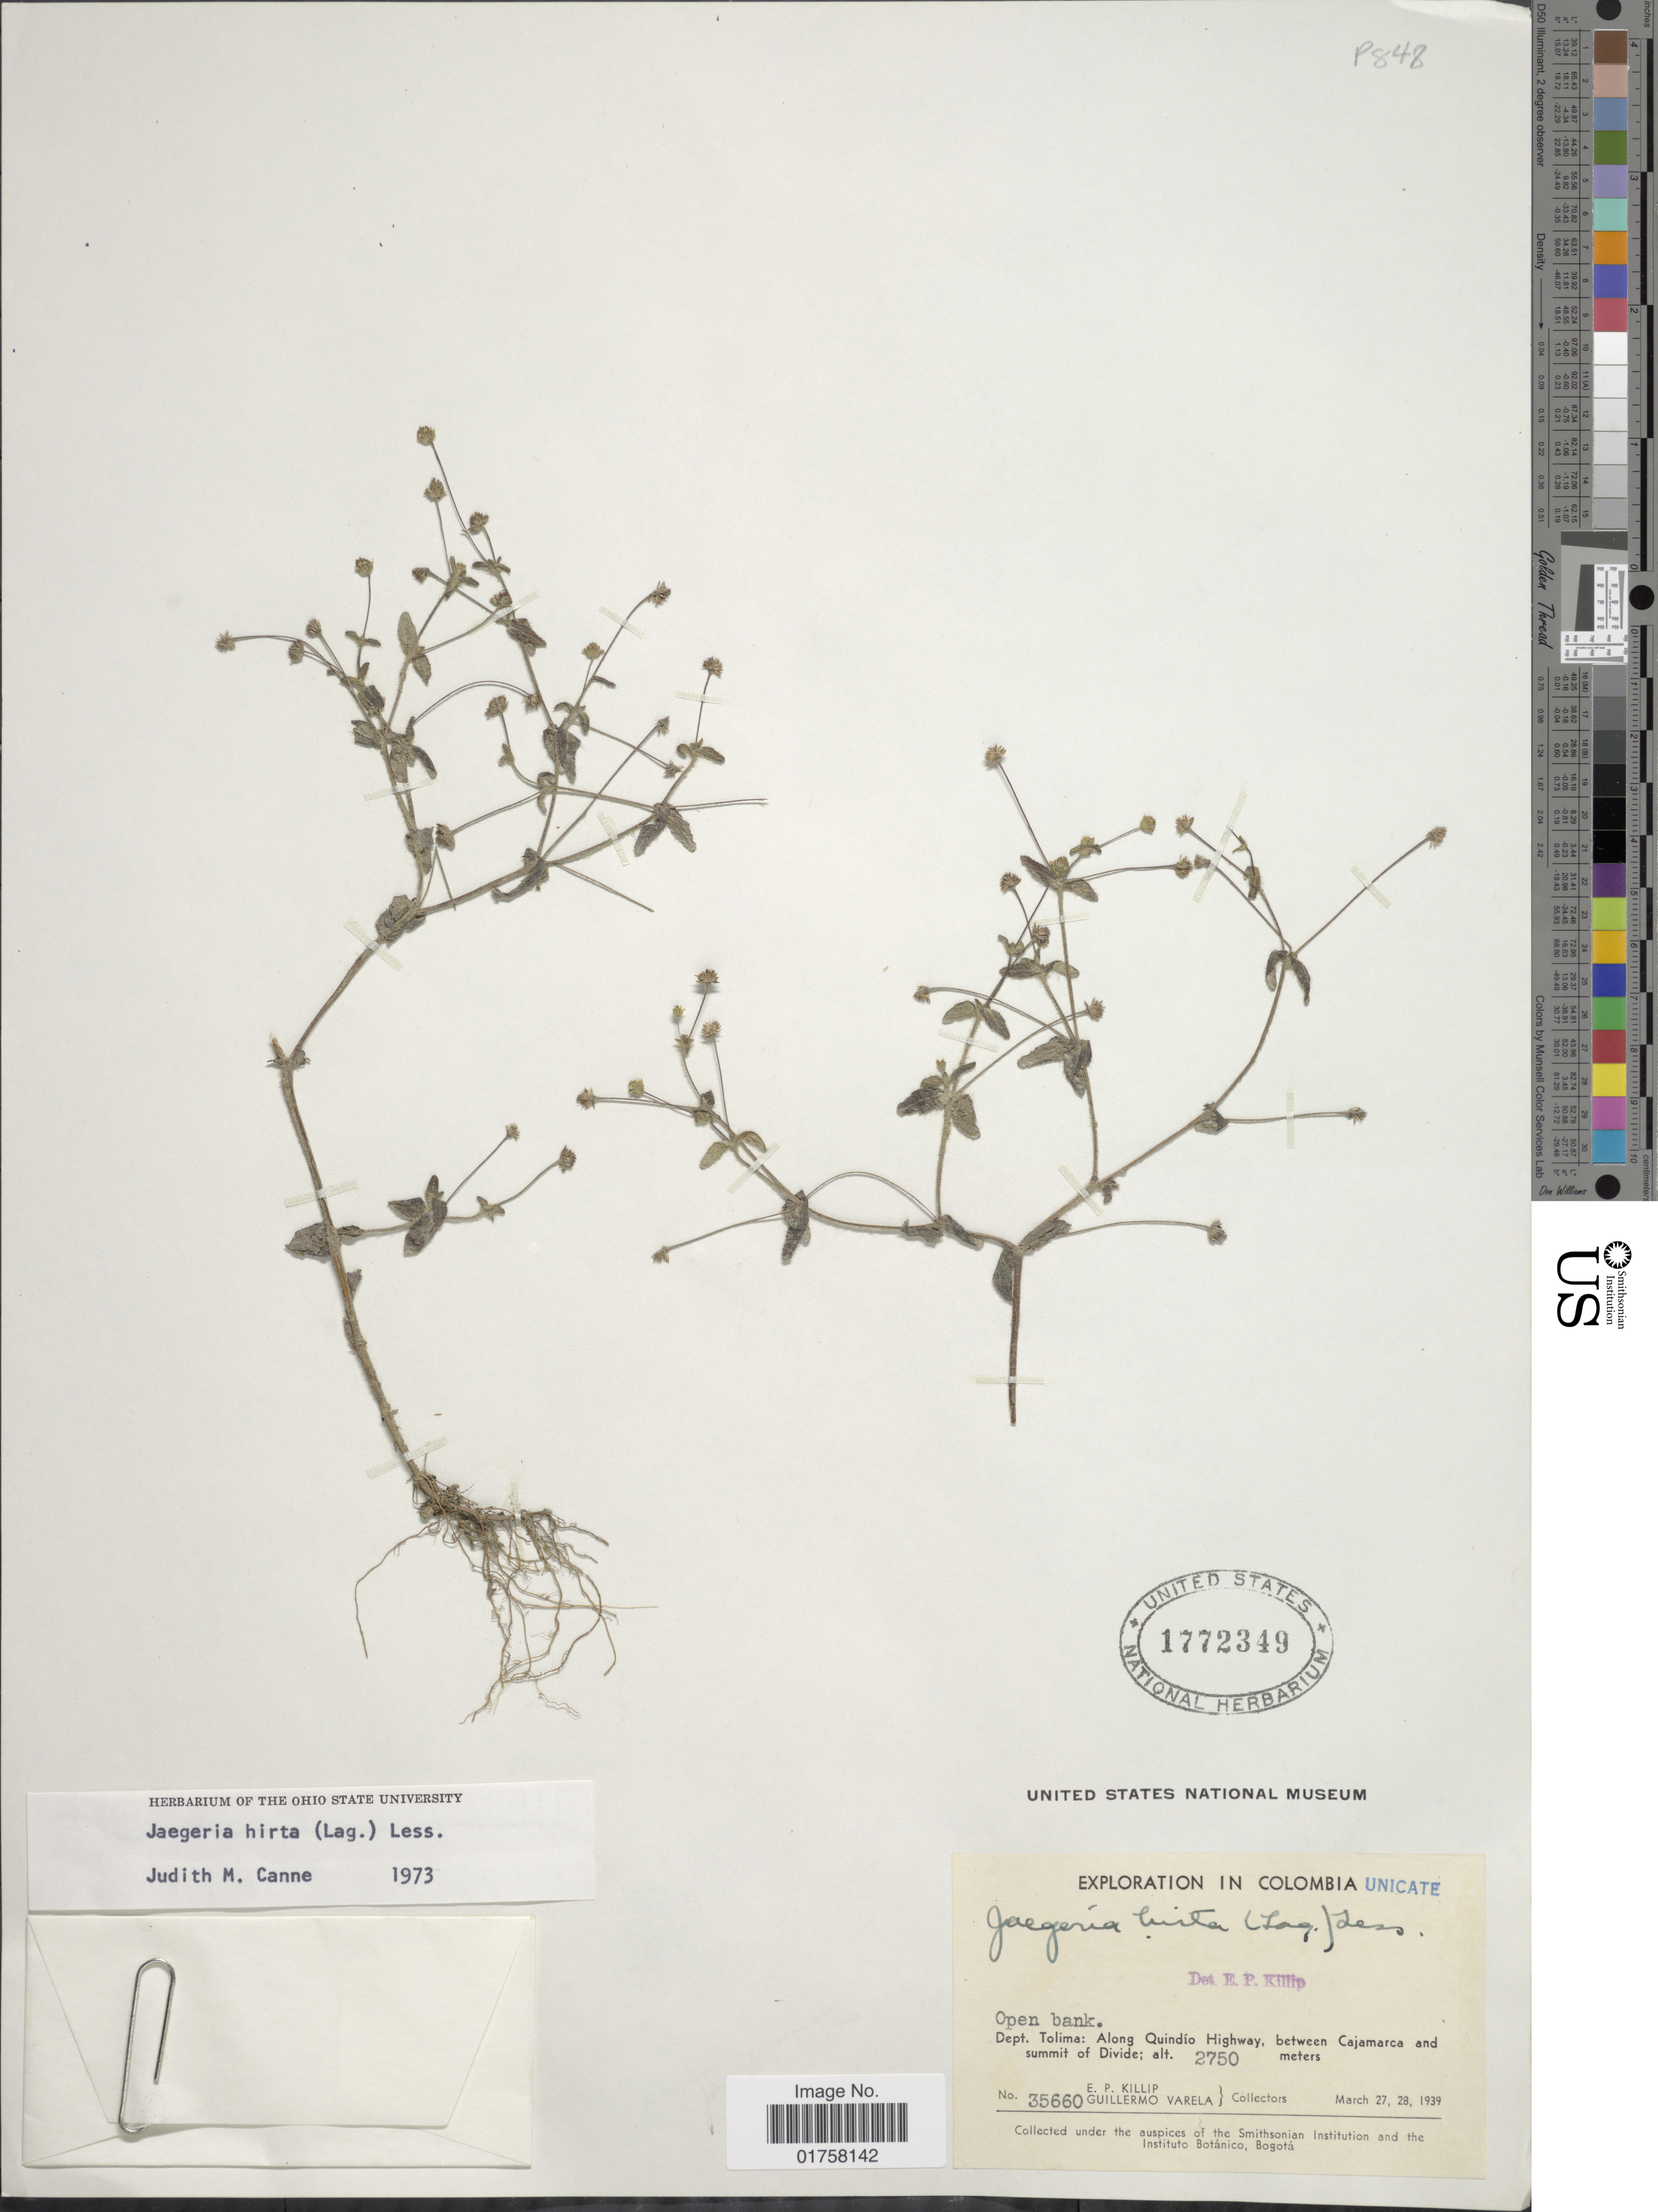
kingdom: Plantae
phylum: Tracheophyta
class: Magnoliopsida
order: Asterales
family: Asteraceae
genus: Jaegeria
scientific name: Jaegeria hirta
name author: (Lag.) Less.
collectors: E. P. Killip & G. Varela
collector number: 35660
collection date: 1939-03-27/1939-03-28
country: Colombia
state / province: Tolima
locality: Along Quindío Highway, between Cajamarca and summit of Divide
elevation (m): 2750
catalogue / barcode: US 1772349